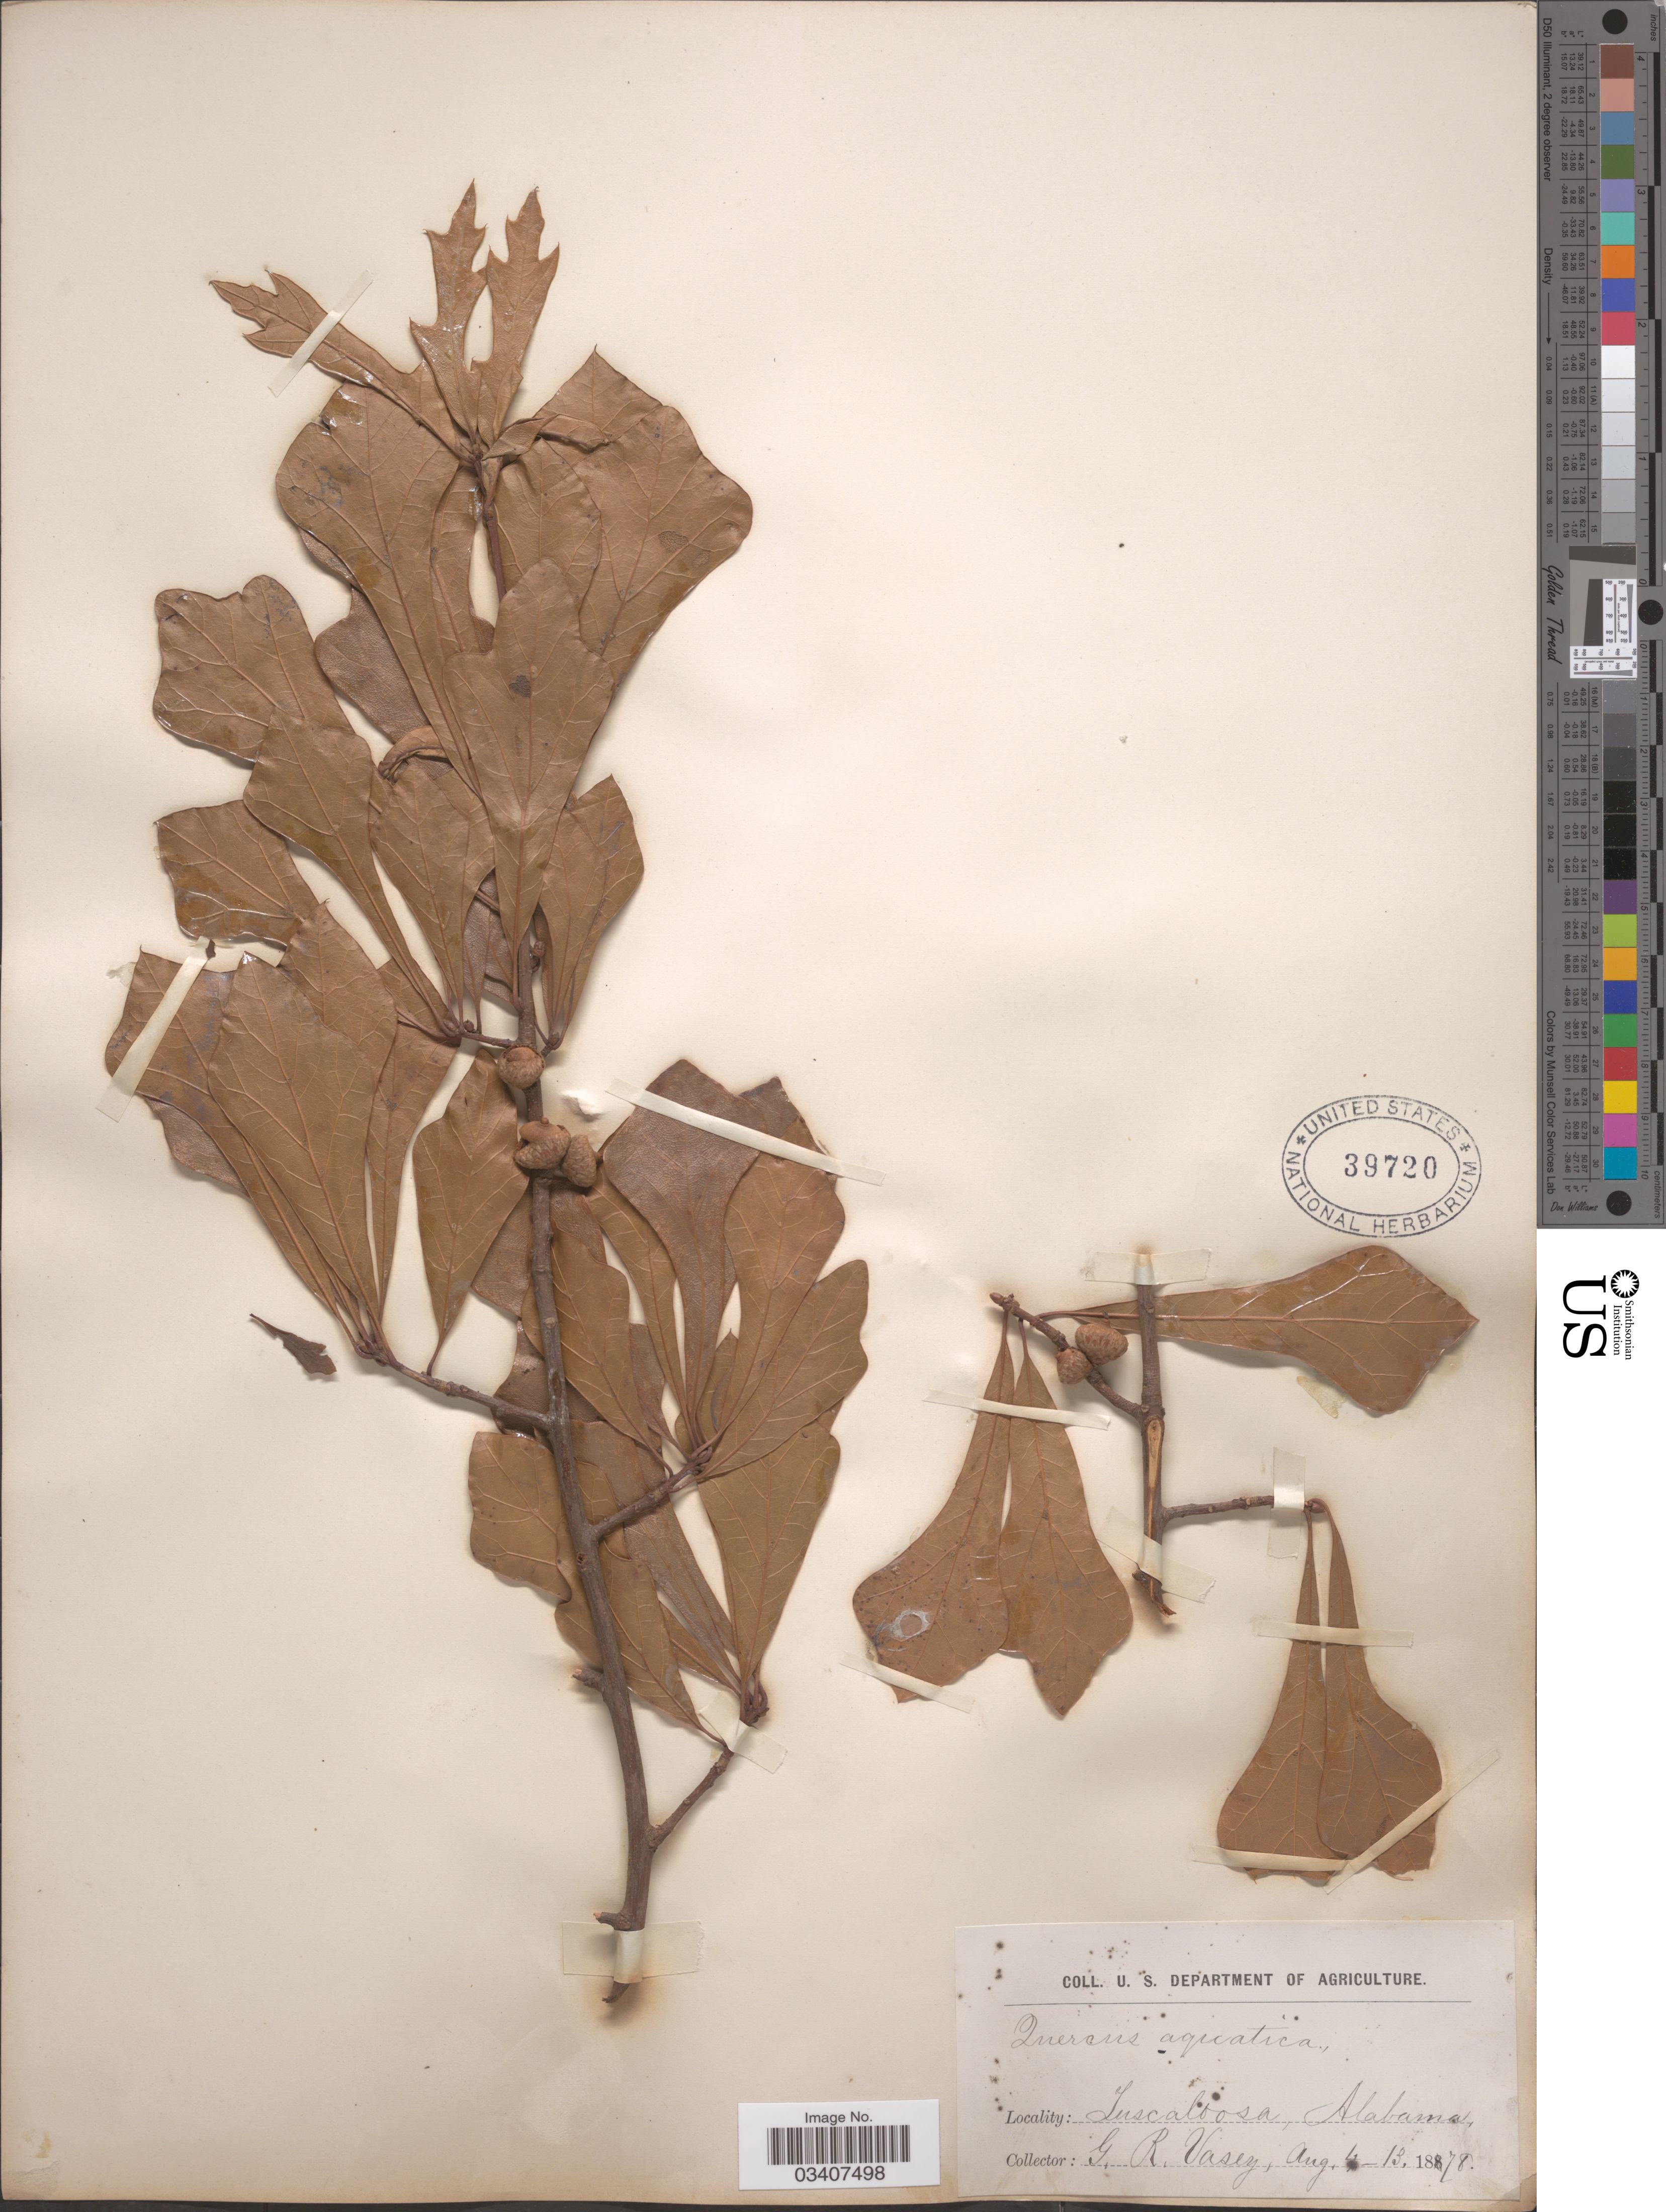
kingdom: Plantae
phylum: Tracheophyta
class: Magnoliopsida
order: Fagales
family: Fagaceae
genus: Quercus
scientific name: Quercus nigra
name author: L.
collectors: G. R. Vasey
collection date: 1878-08-04/1878-08-13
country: United States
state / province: Alabama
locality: Tuscaloosa.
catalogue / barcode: US 39720